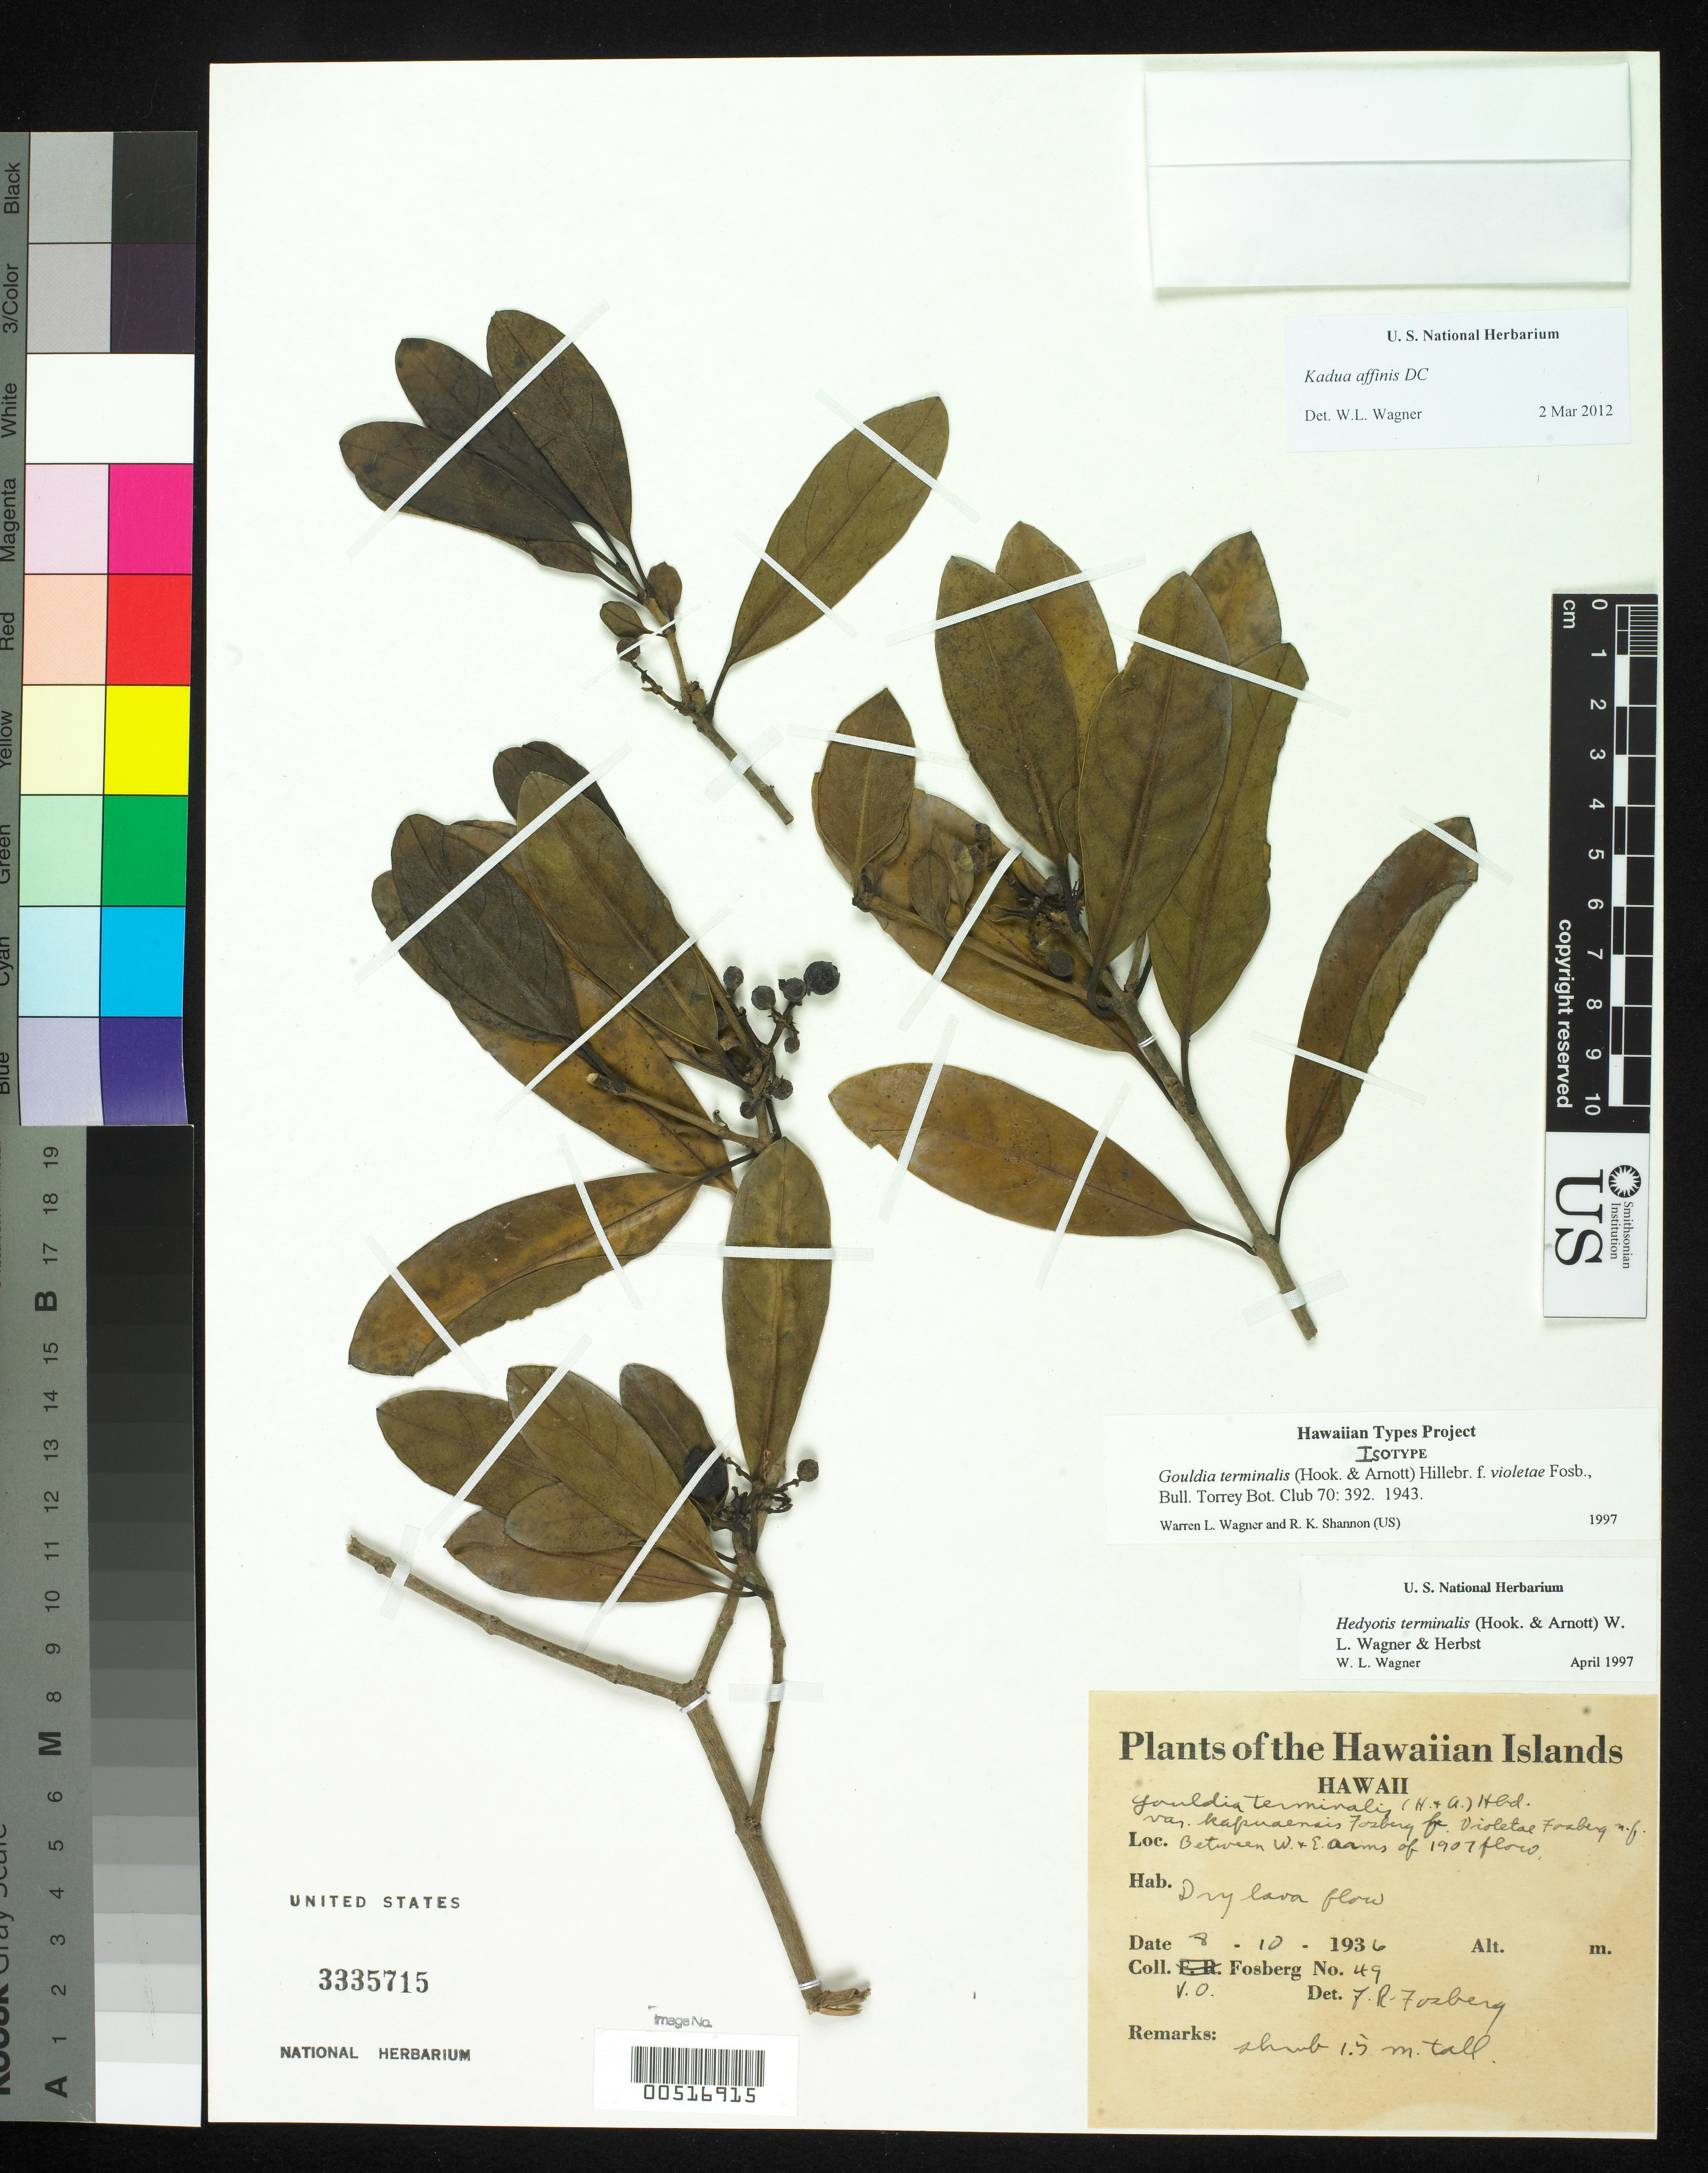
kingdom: Plantae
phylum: Tracheophyta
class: Magnoliopsida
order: Gentianales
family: Rubiaceae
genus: Gouldia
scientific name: Gouldia terminalis f. violetae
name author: Fosberg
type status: Isotype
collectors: V. O. Fosberg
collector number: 49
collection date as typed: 10 Aug 1936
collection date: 1936-08-10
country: United States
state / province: Hawaii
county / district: Hawaii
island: Hawaii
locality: Kau, between W. & E. Arms of 1907 Flow.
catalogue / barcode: US 3335715